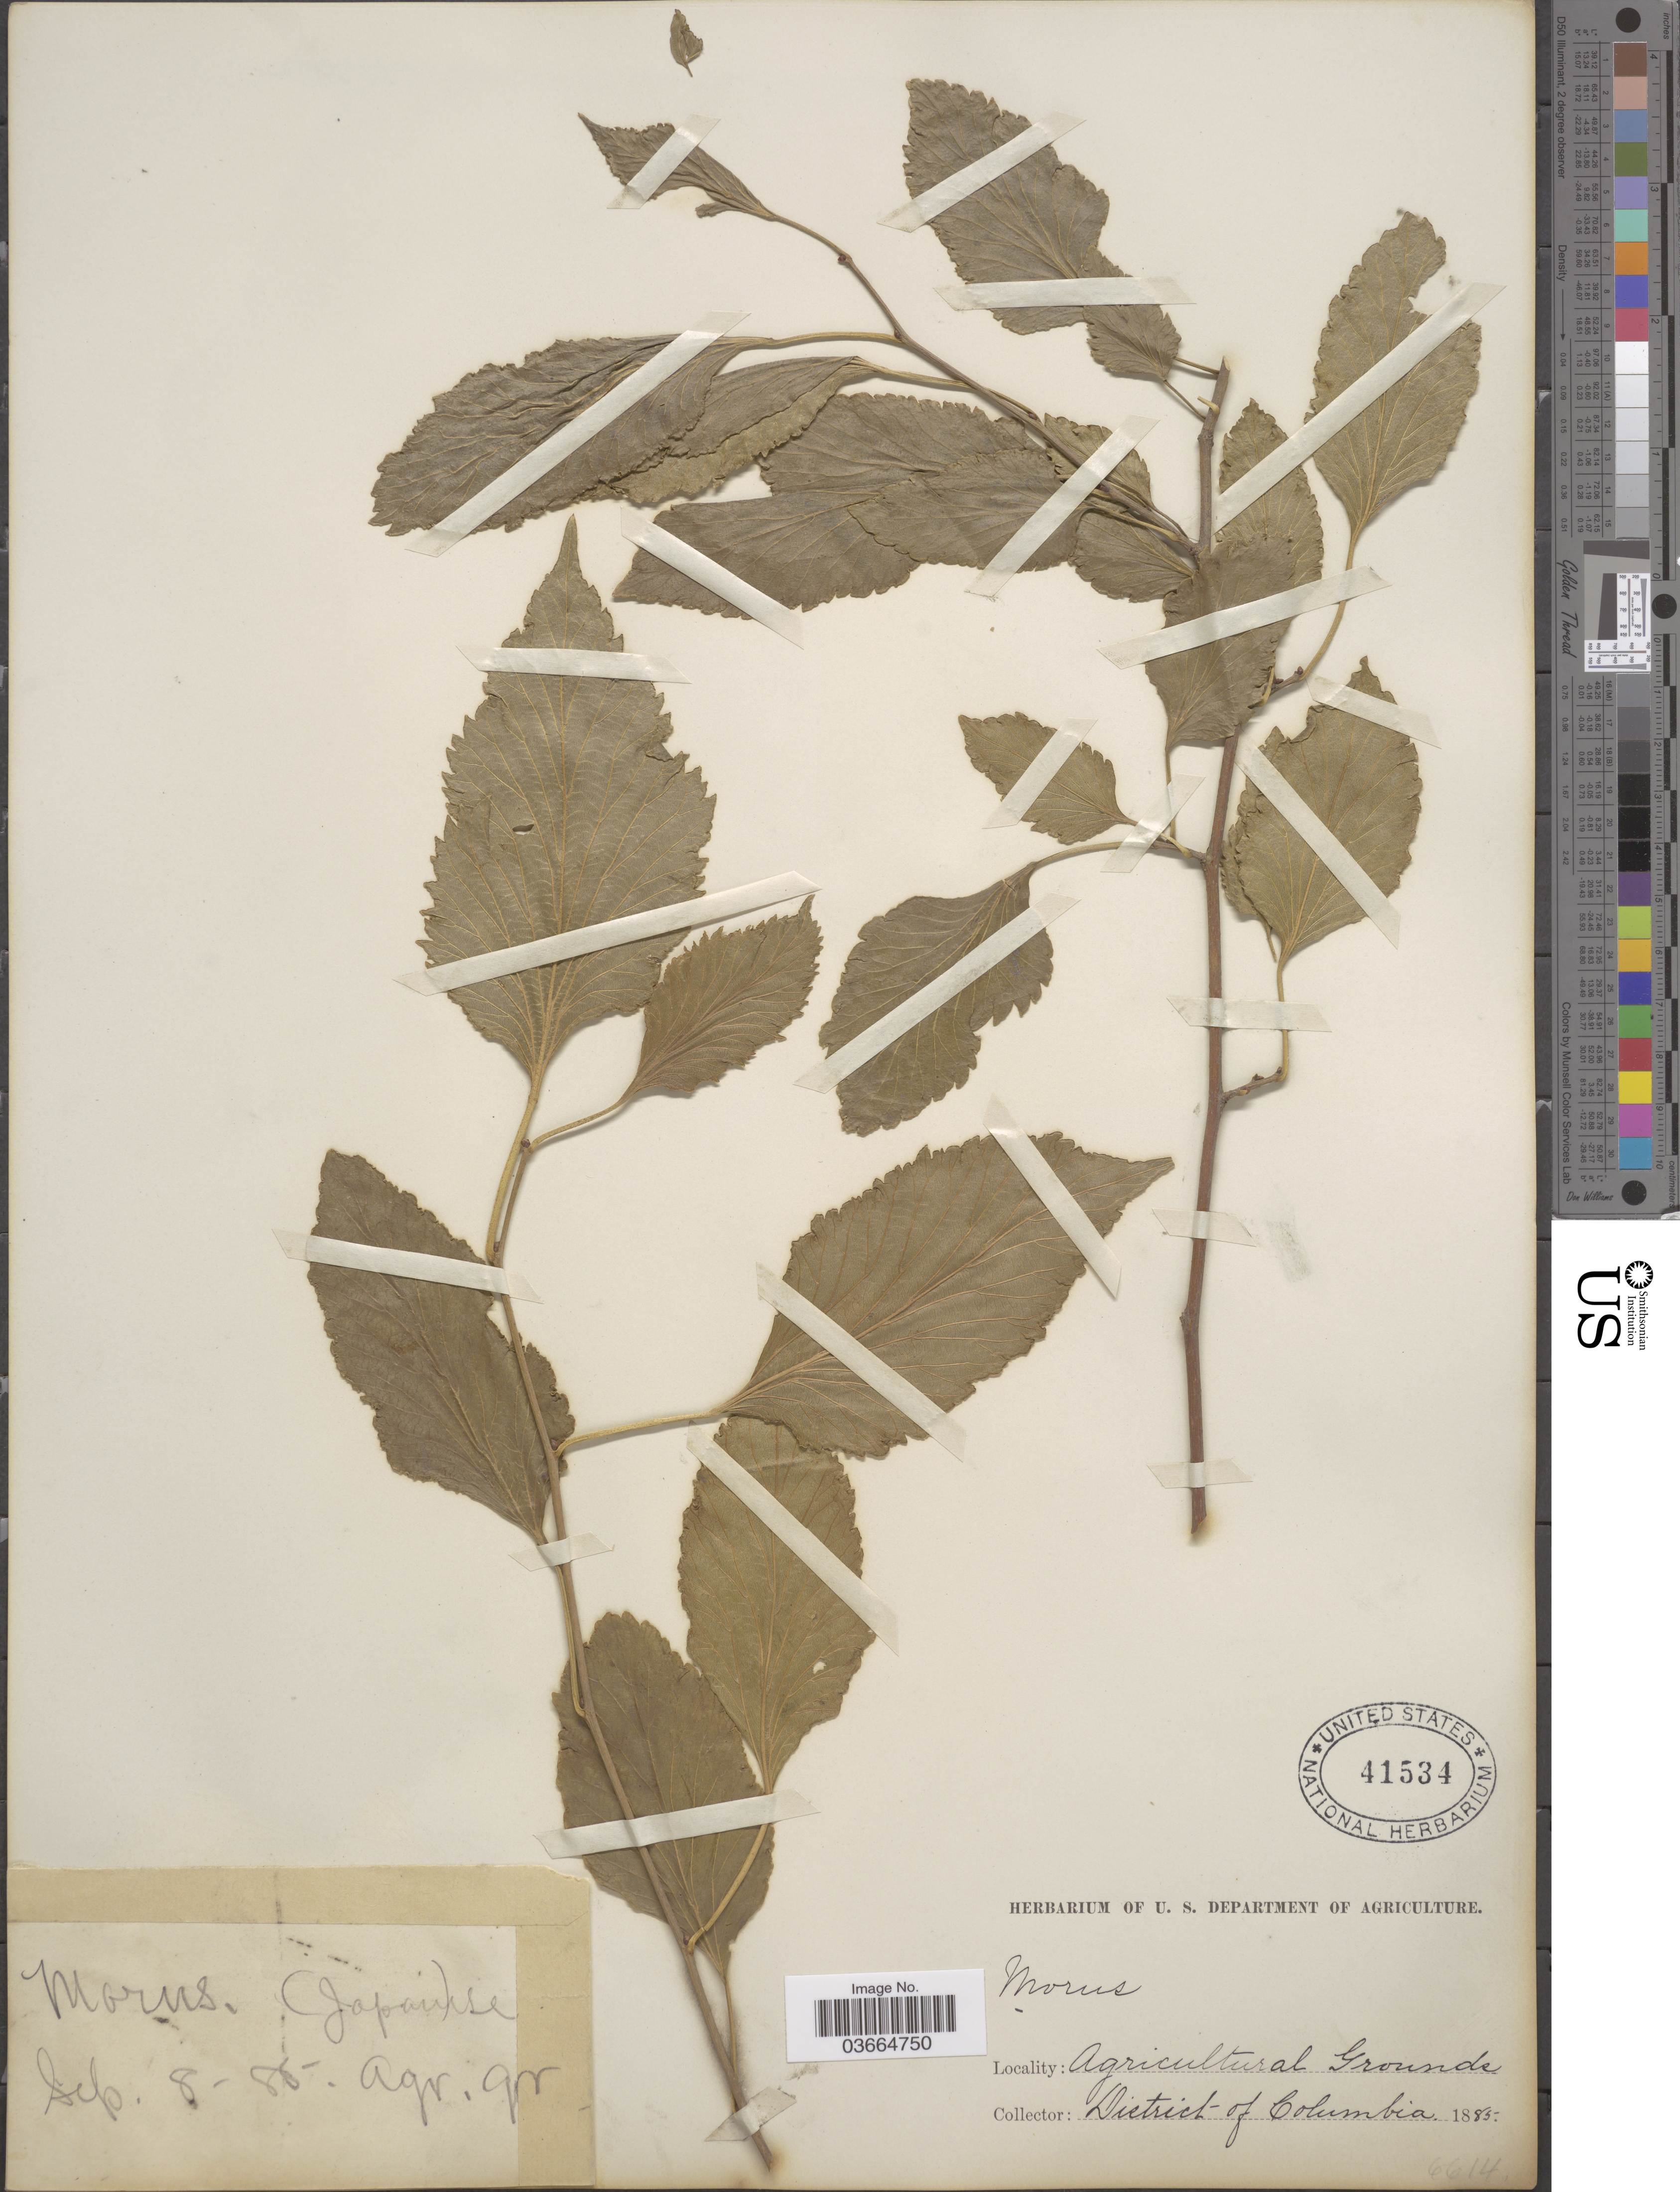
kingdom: Plantae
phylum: Tracheophyta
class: Magnoliopsida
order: Rosales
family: Moraceae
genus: Morus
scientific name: Morus japonica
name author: Audib.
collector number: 6614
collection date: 1885-09-08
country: United States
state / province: District of Columbia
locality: Agricultural Grounds.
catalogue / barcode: US 41534